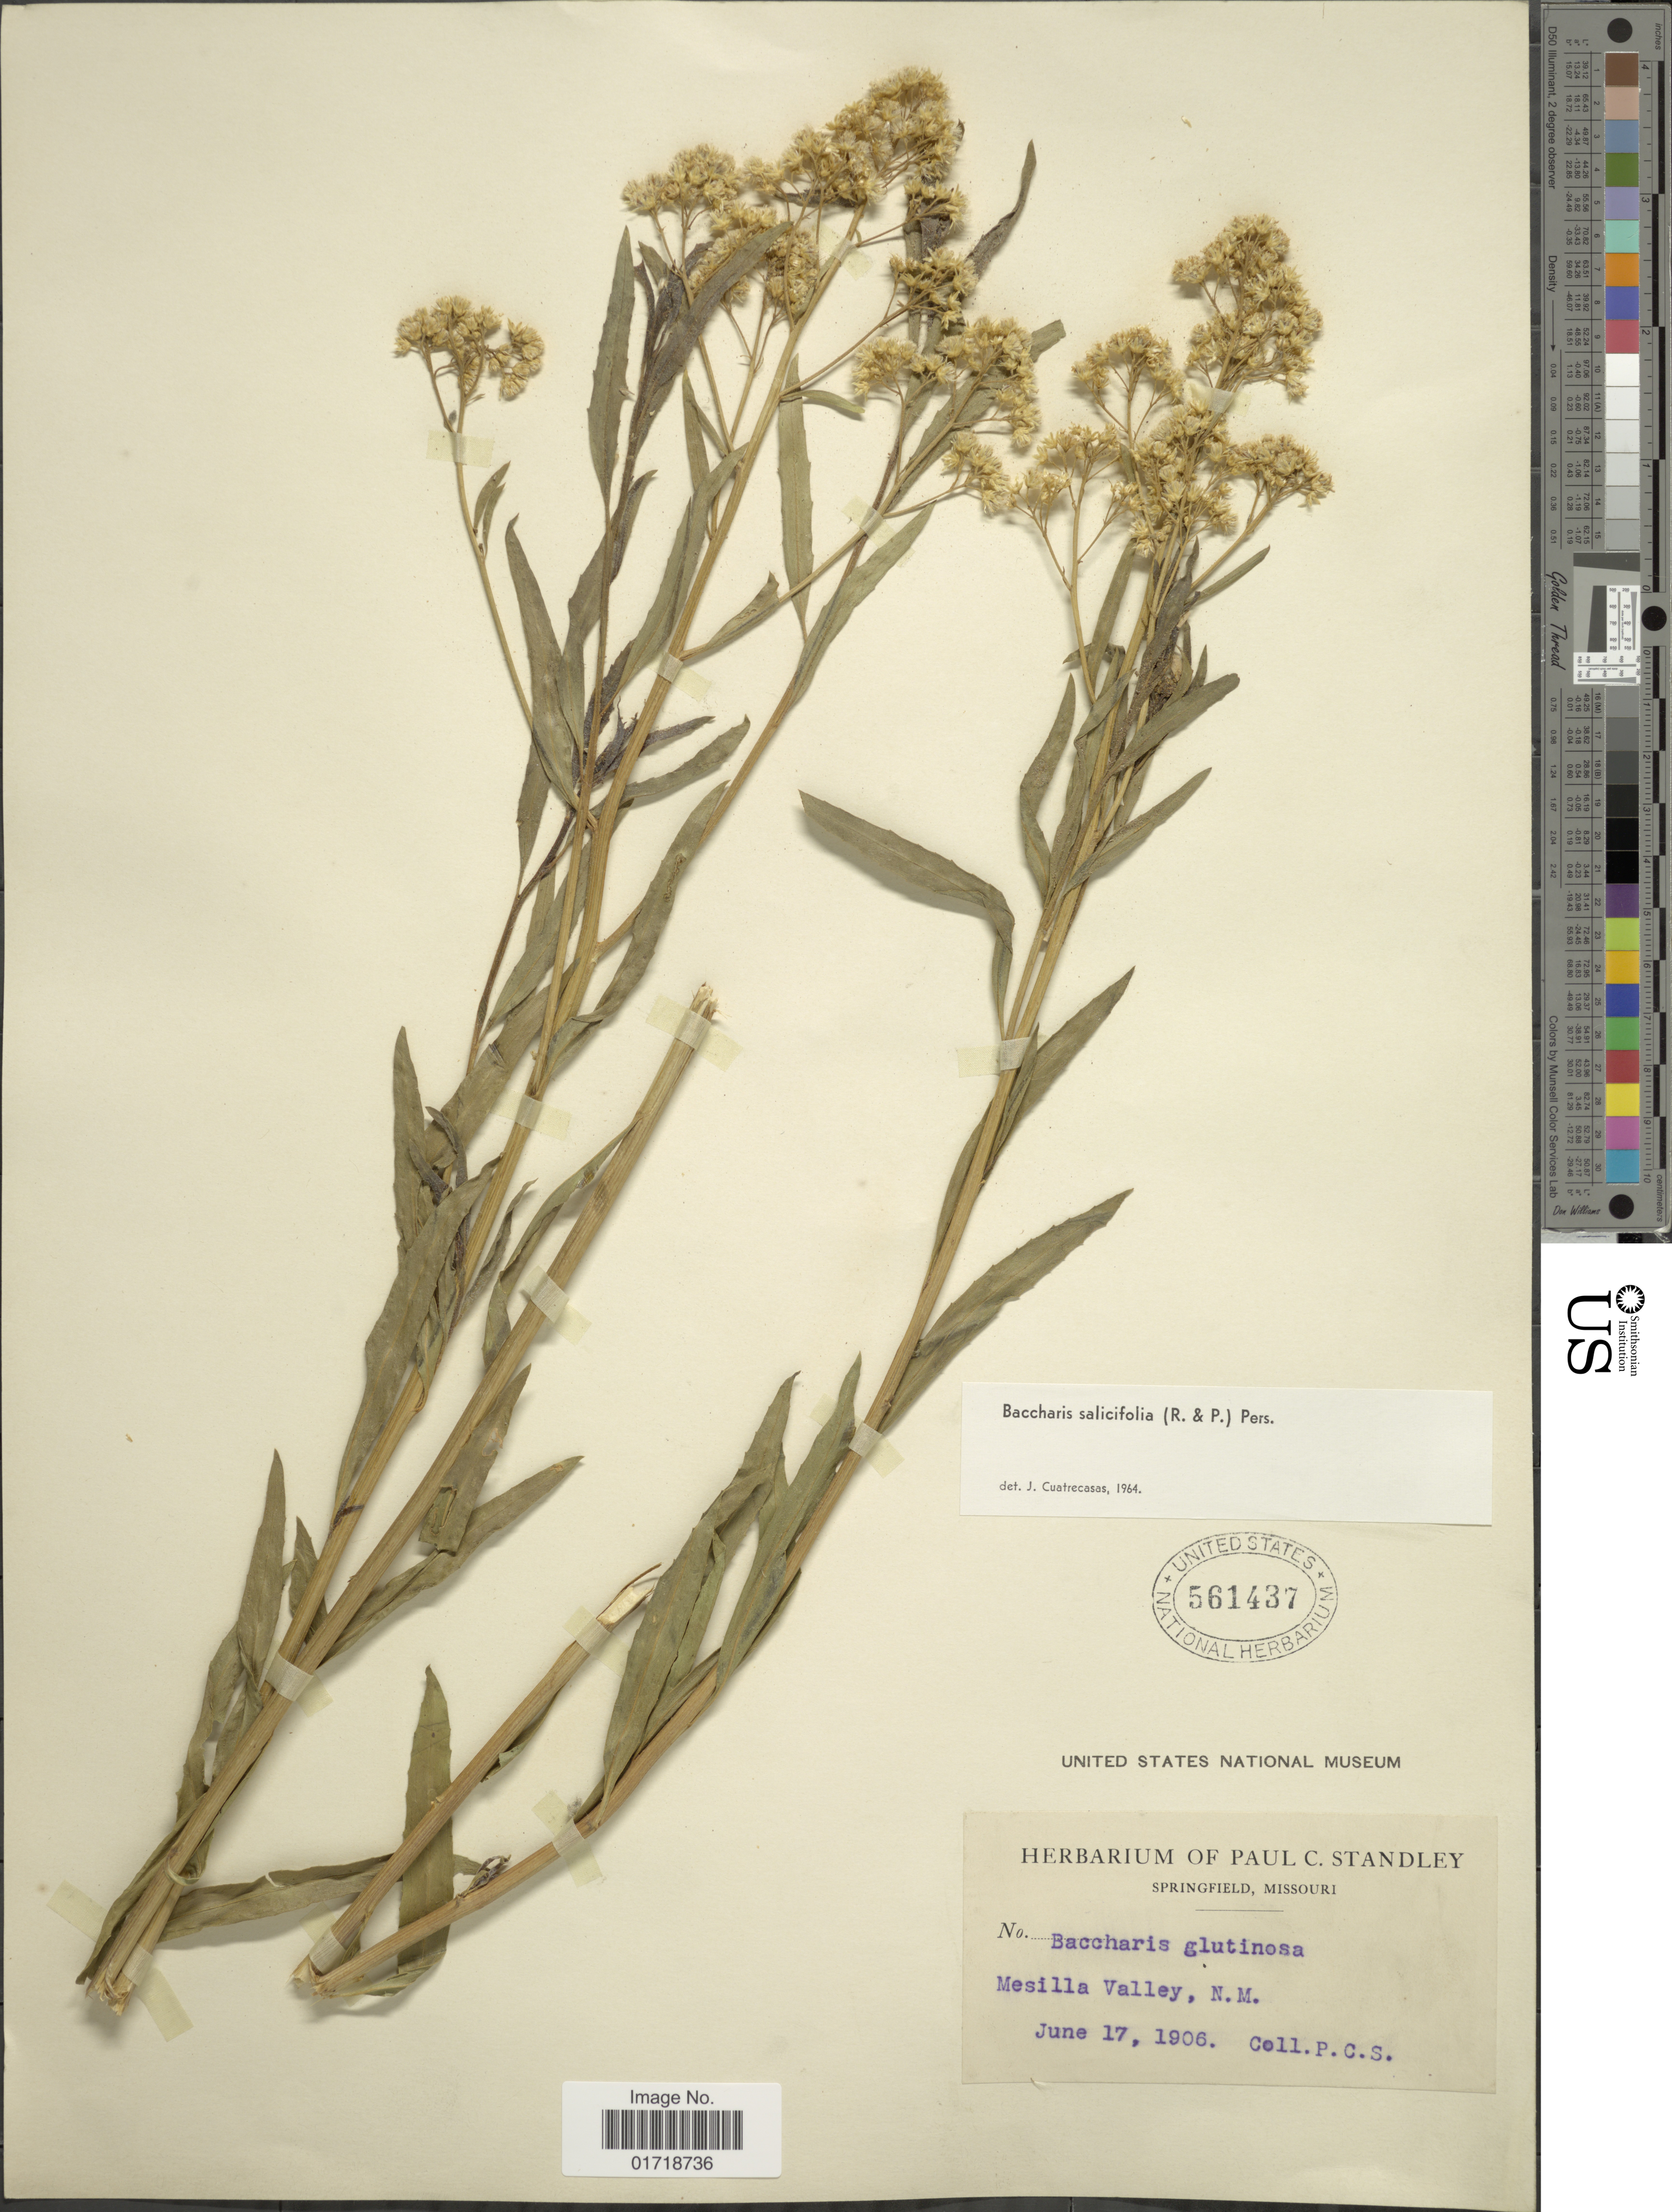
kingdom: Plantae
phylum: Tracheophyta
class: Magnoliopsida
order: Asterales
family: Asteraceae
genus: Baccharis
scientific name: Baccharis glutinosa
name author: Pers.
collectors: P. C. Standley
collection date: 1906-06-17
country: United States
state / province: New Mexico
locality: Mesilla Valley.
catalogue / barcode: US 561437